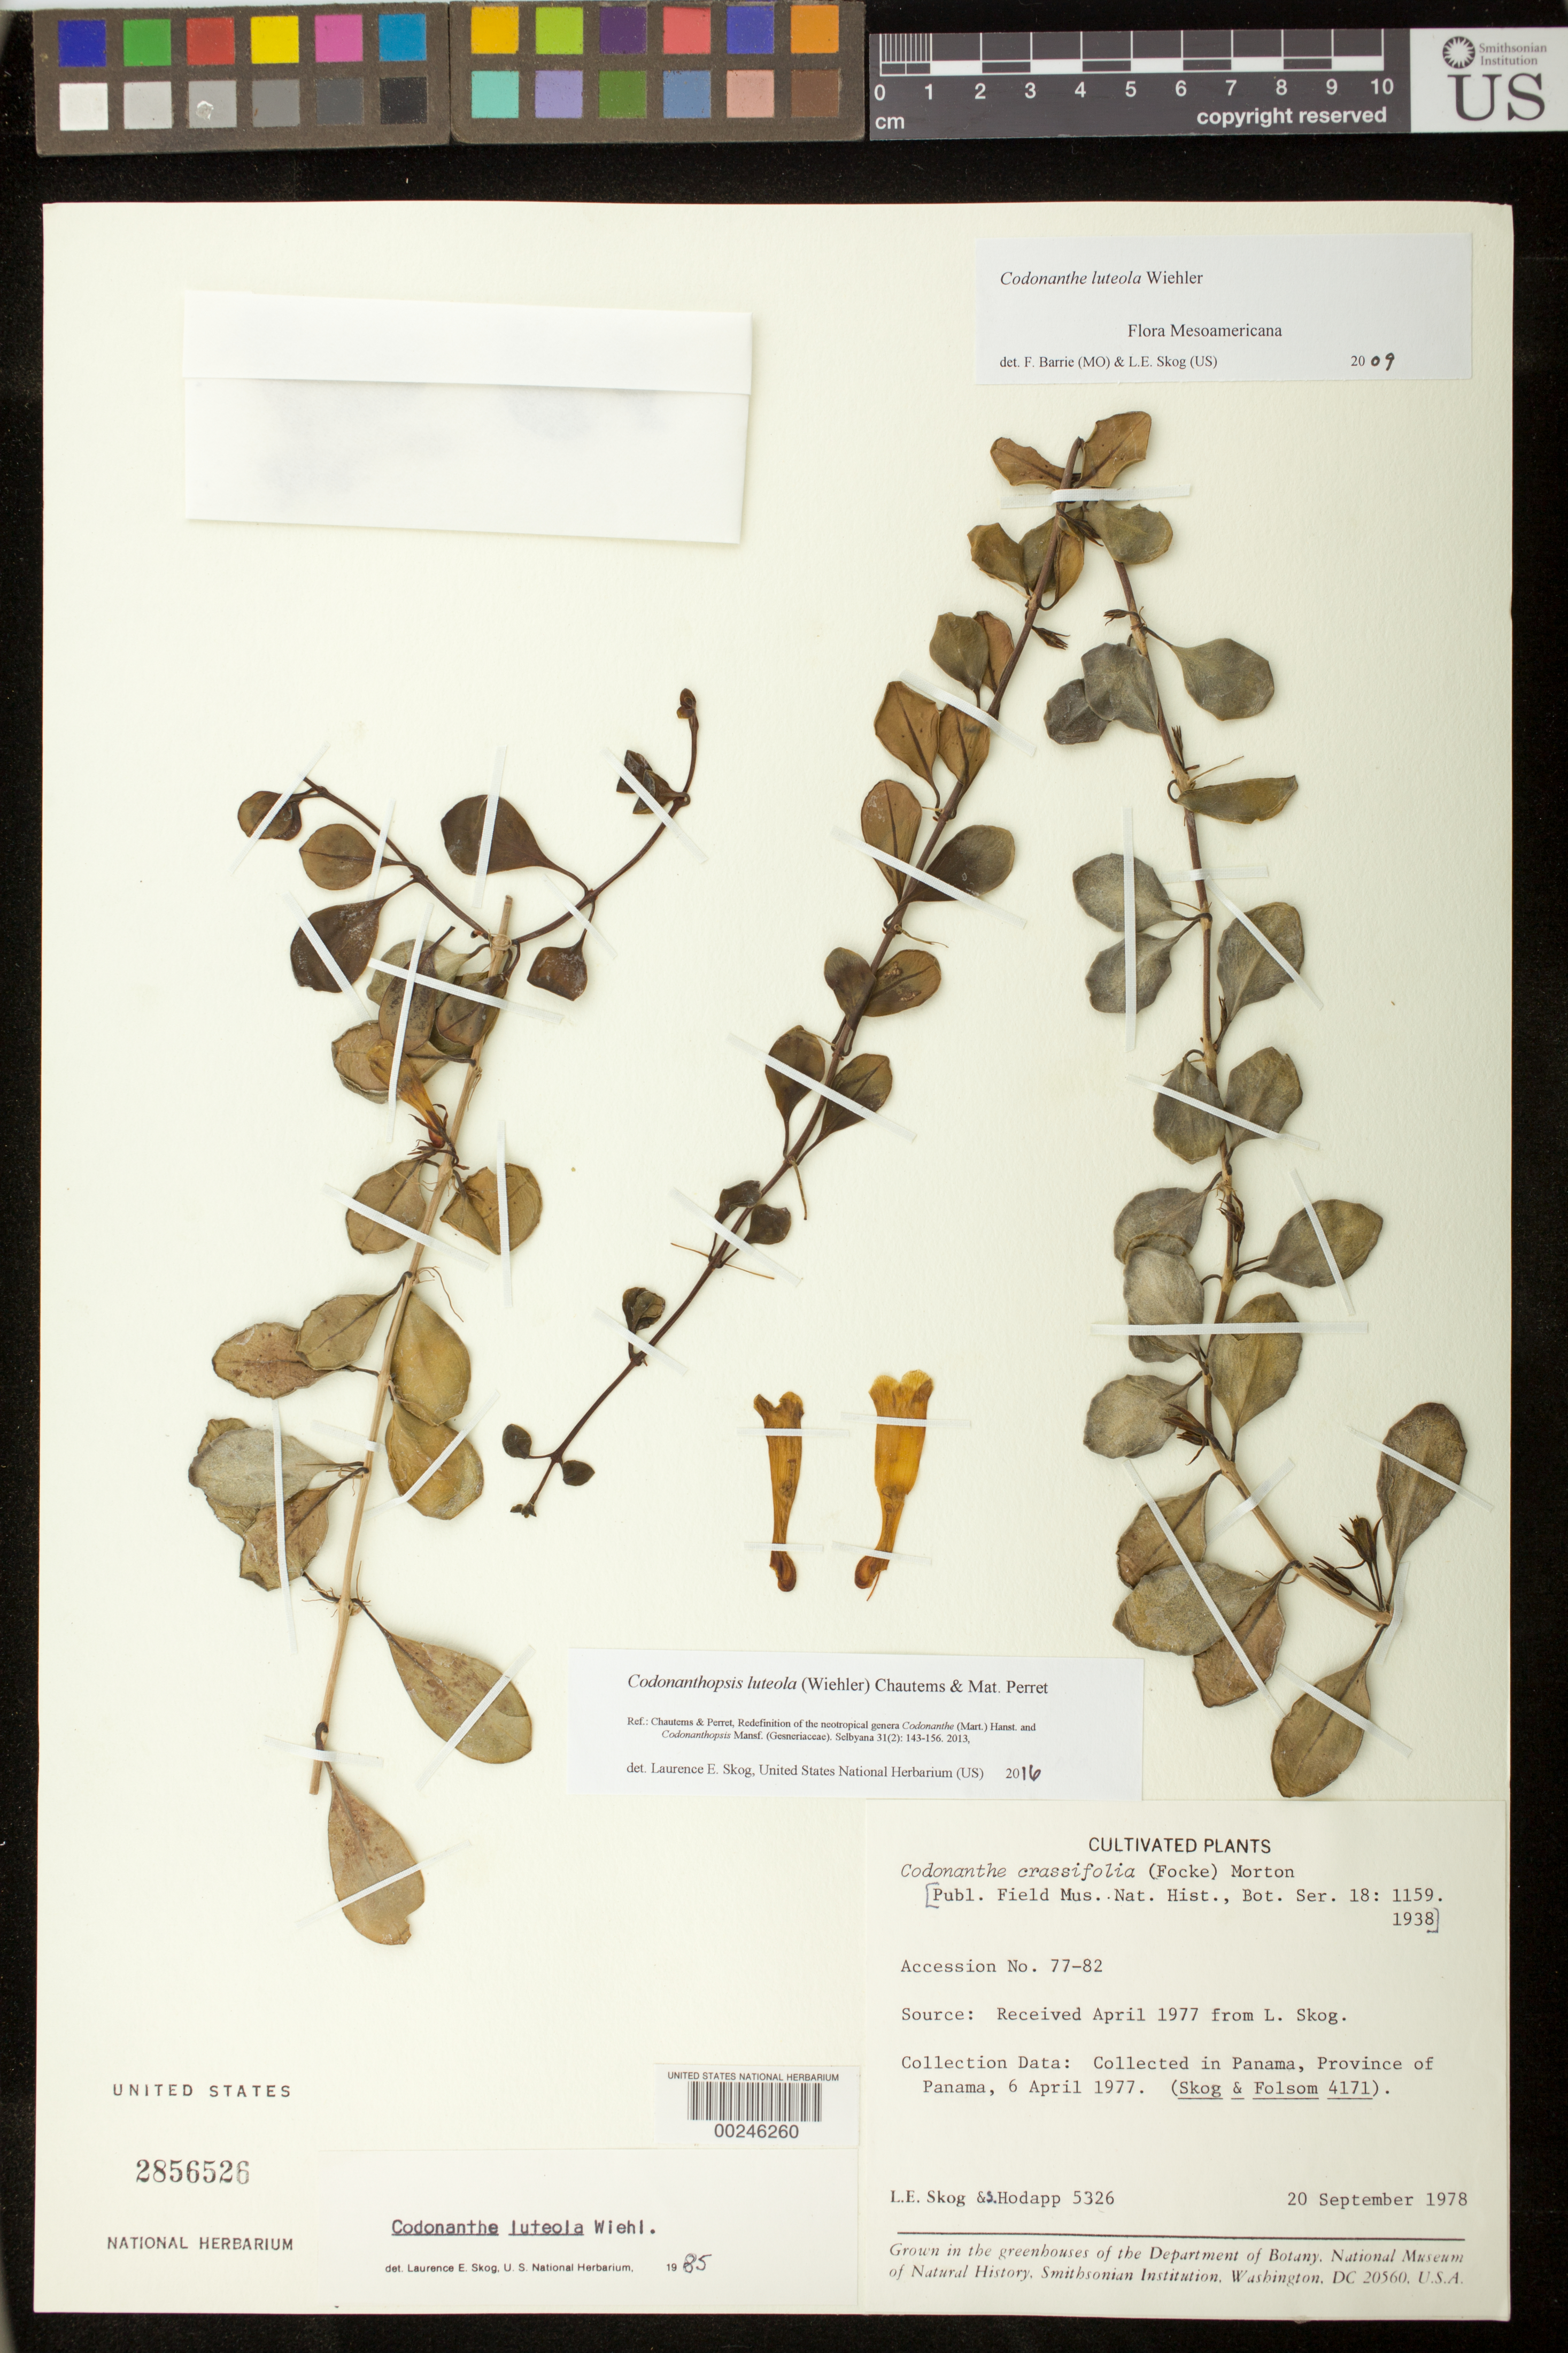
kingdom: Plantae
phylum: Tracheophyta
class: Magnoliopsida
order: Lamiales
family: Gesneriaceae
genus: Codonanthopsis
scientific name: Codonanthopsis luteola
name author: (Wiehler) Chautems & Mat.Perret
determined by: Skog, Laurence E.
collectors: L. E. Skog & S. Hodapp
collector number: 5326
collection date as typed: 20 Sep 1978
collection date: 1978-09-20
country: Panama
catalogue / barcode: US 2856526